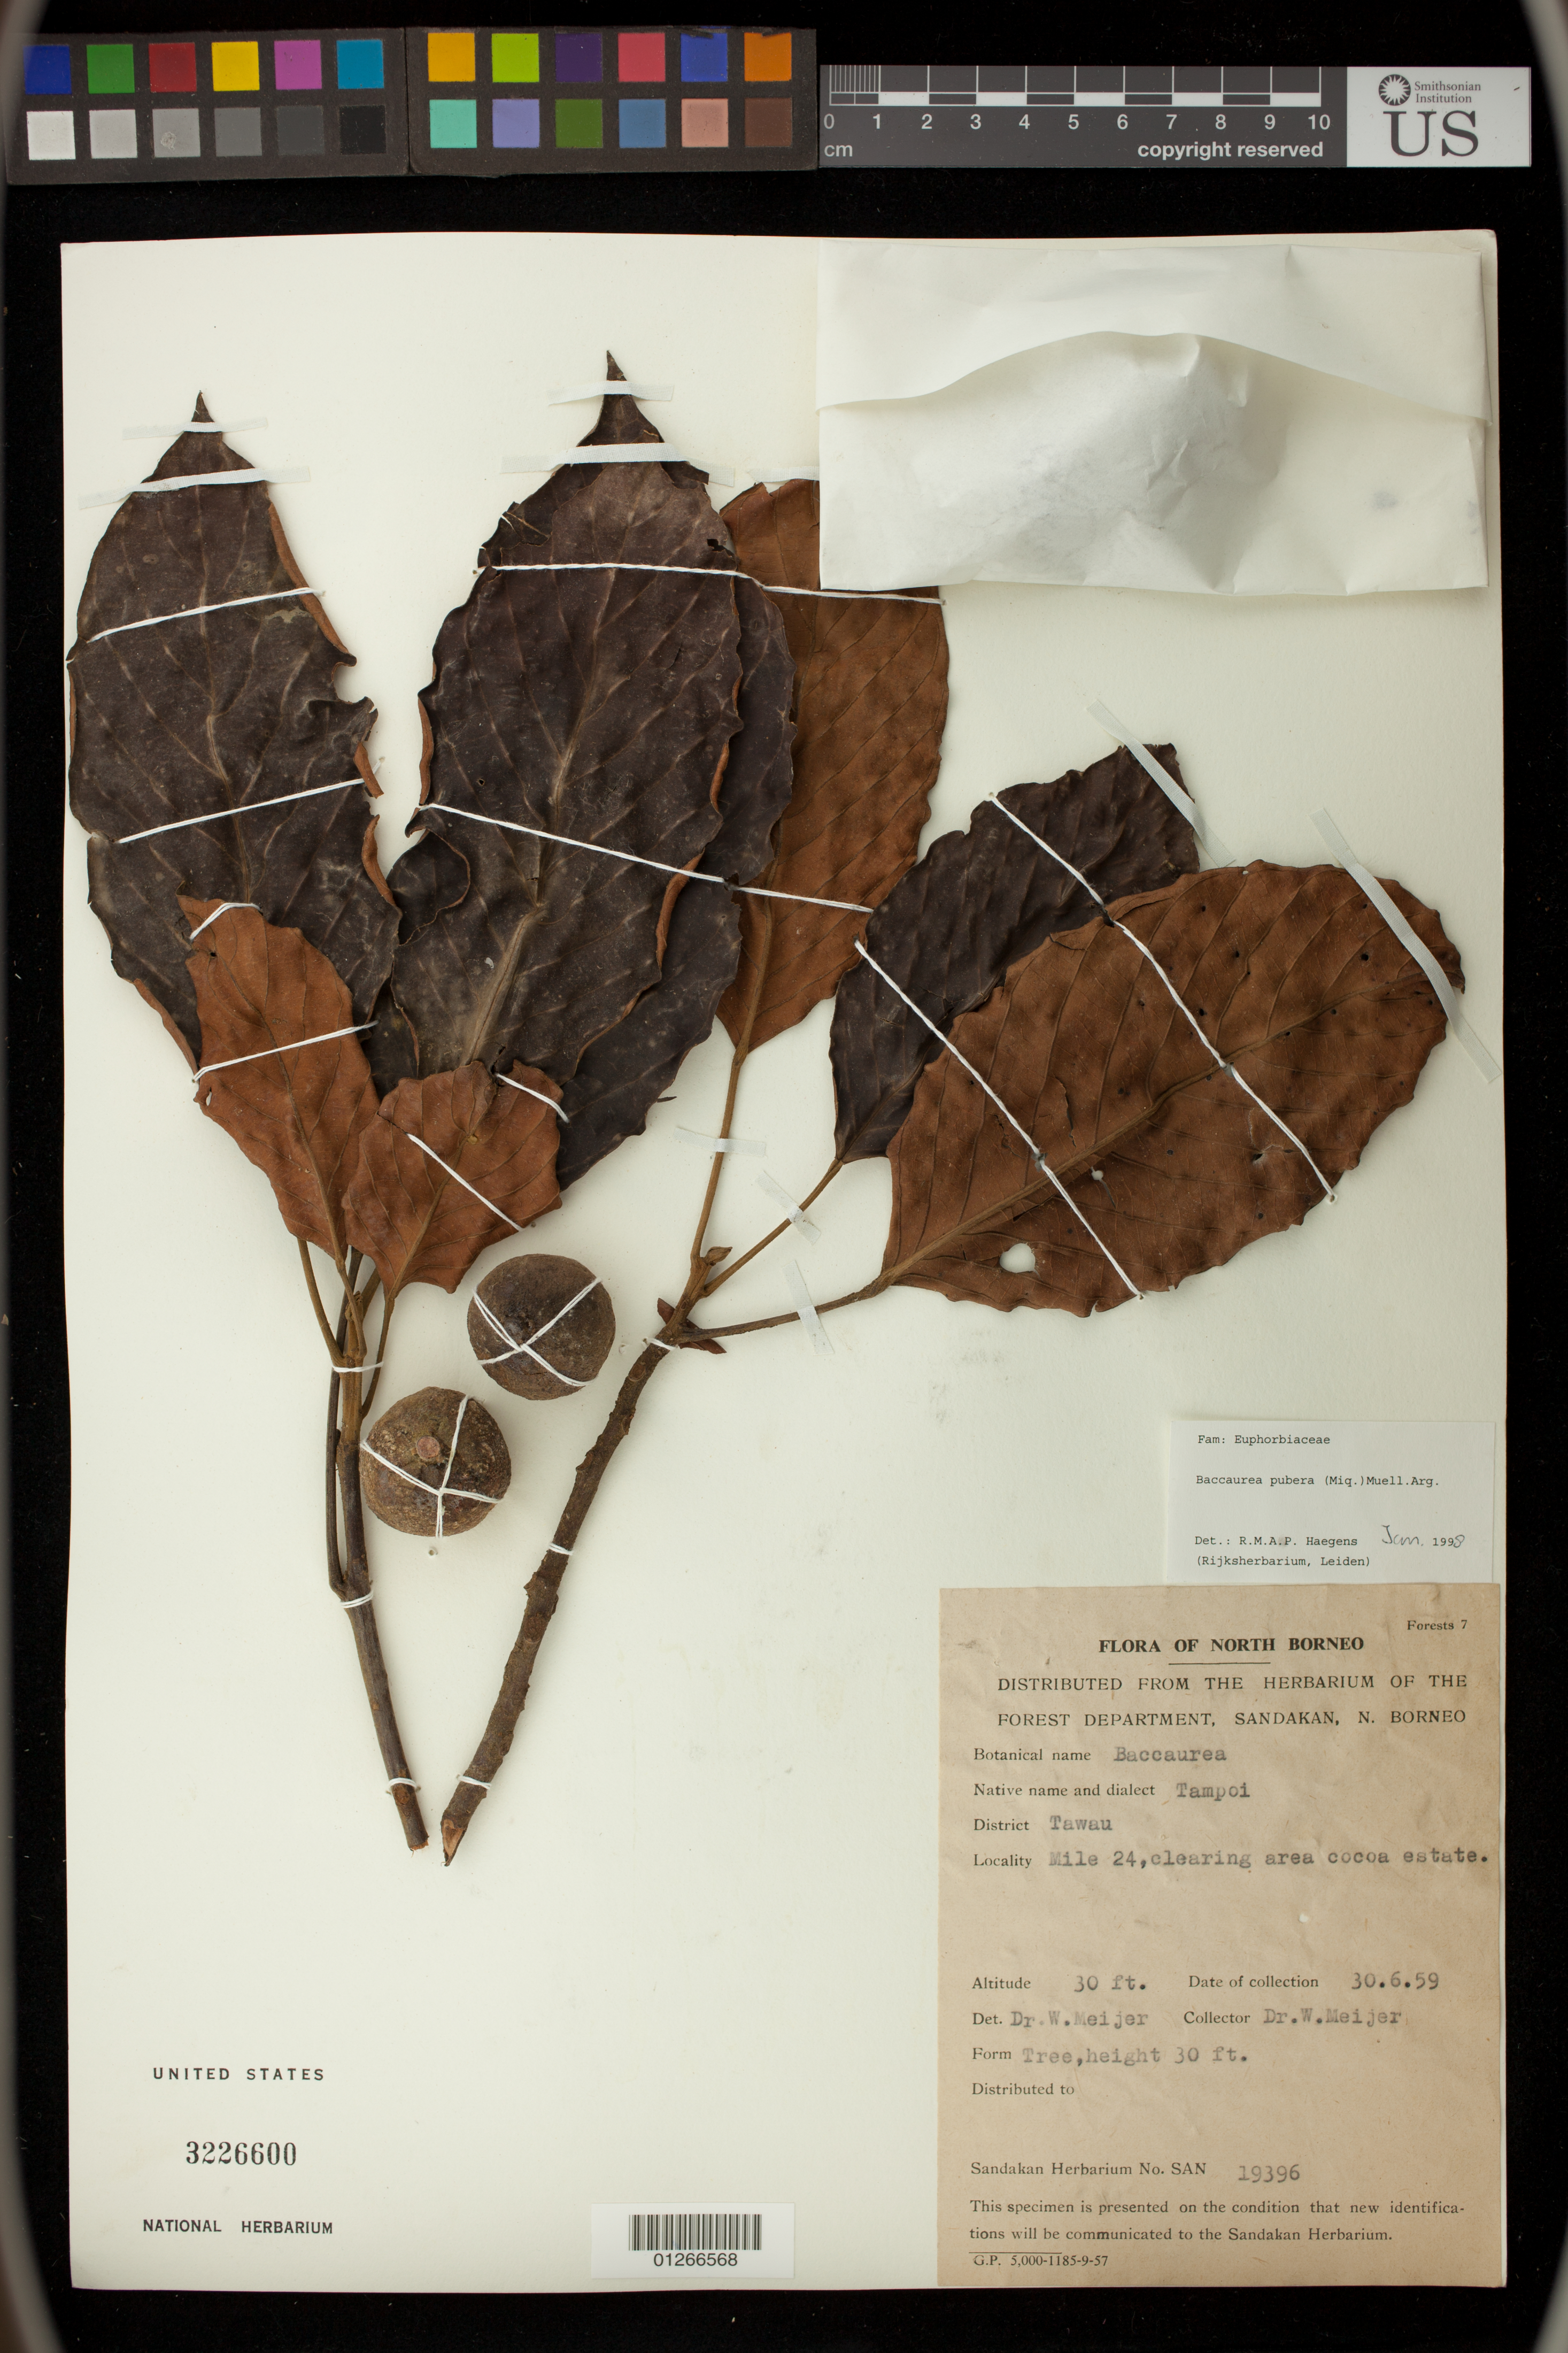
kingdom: Plantae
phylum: Tracheophyta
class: Magnoliopsida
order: Malpighiales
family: Phyllanthaceae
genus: Baccaurea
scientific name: Baccaurea puber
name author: (Miq.) Müll. Arg.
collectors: W. Meijer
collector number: SAN 19396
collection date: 1959-06-30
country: Malaysia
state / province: Sabah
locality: North Borneo. Tawau District. Mile 24, clearing area cocoa estate.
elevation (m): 9